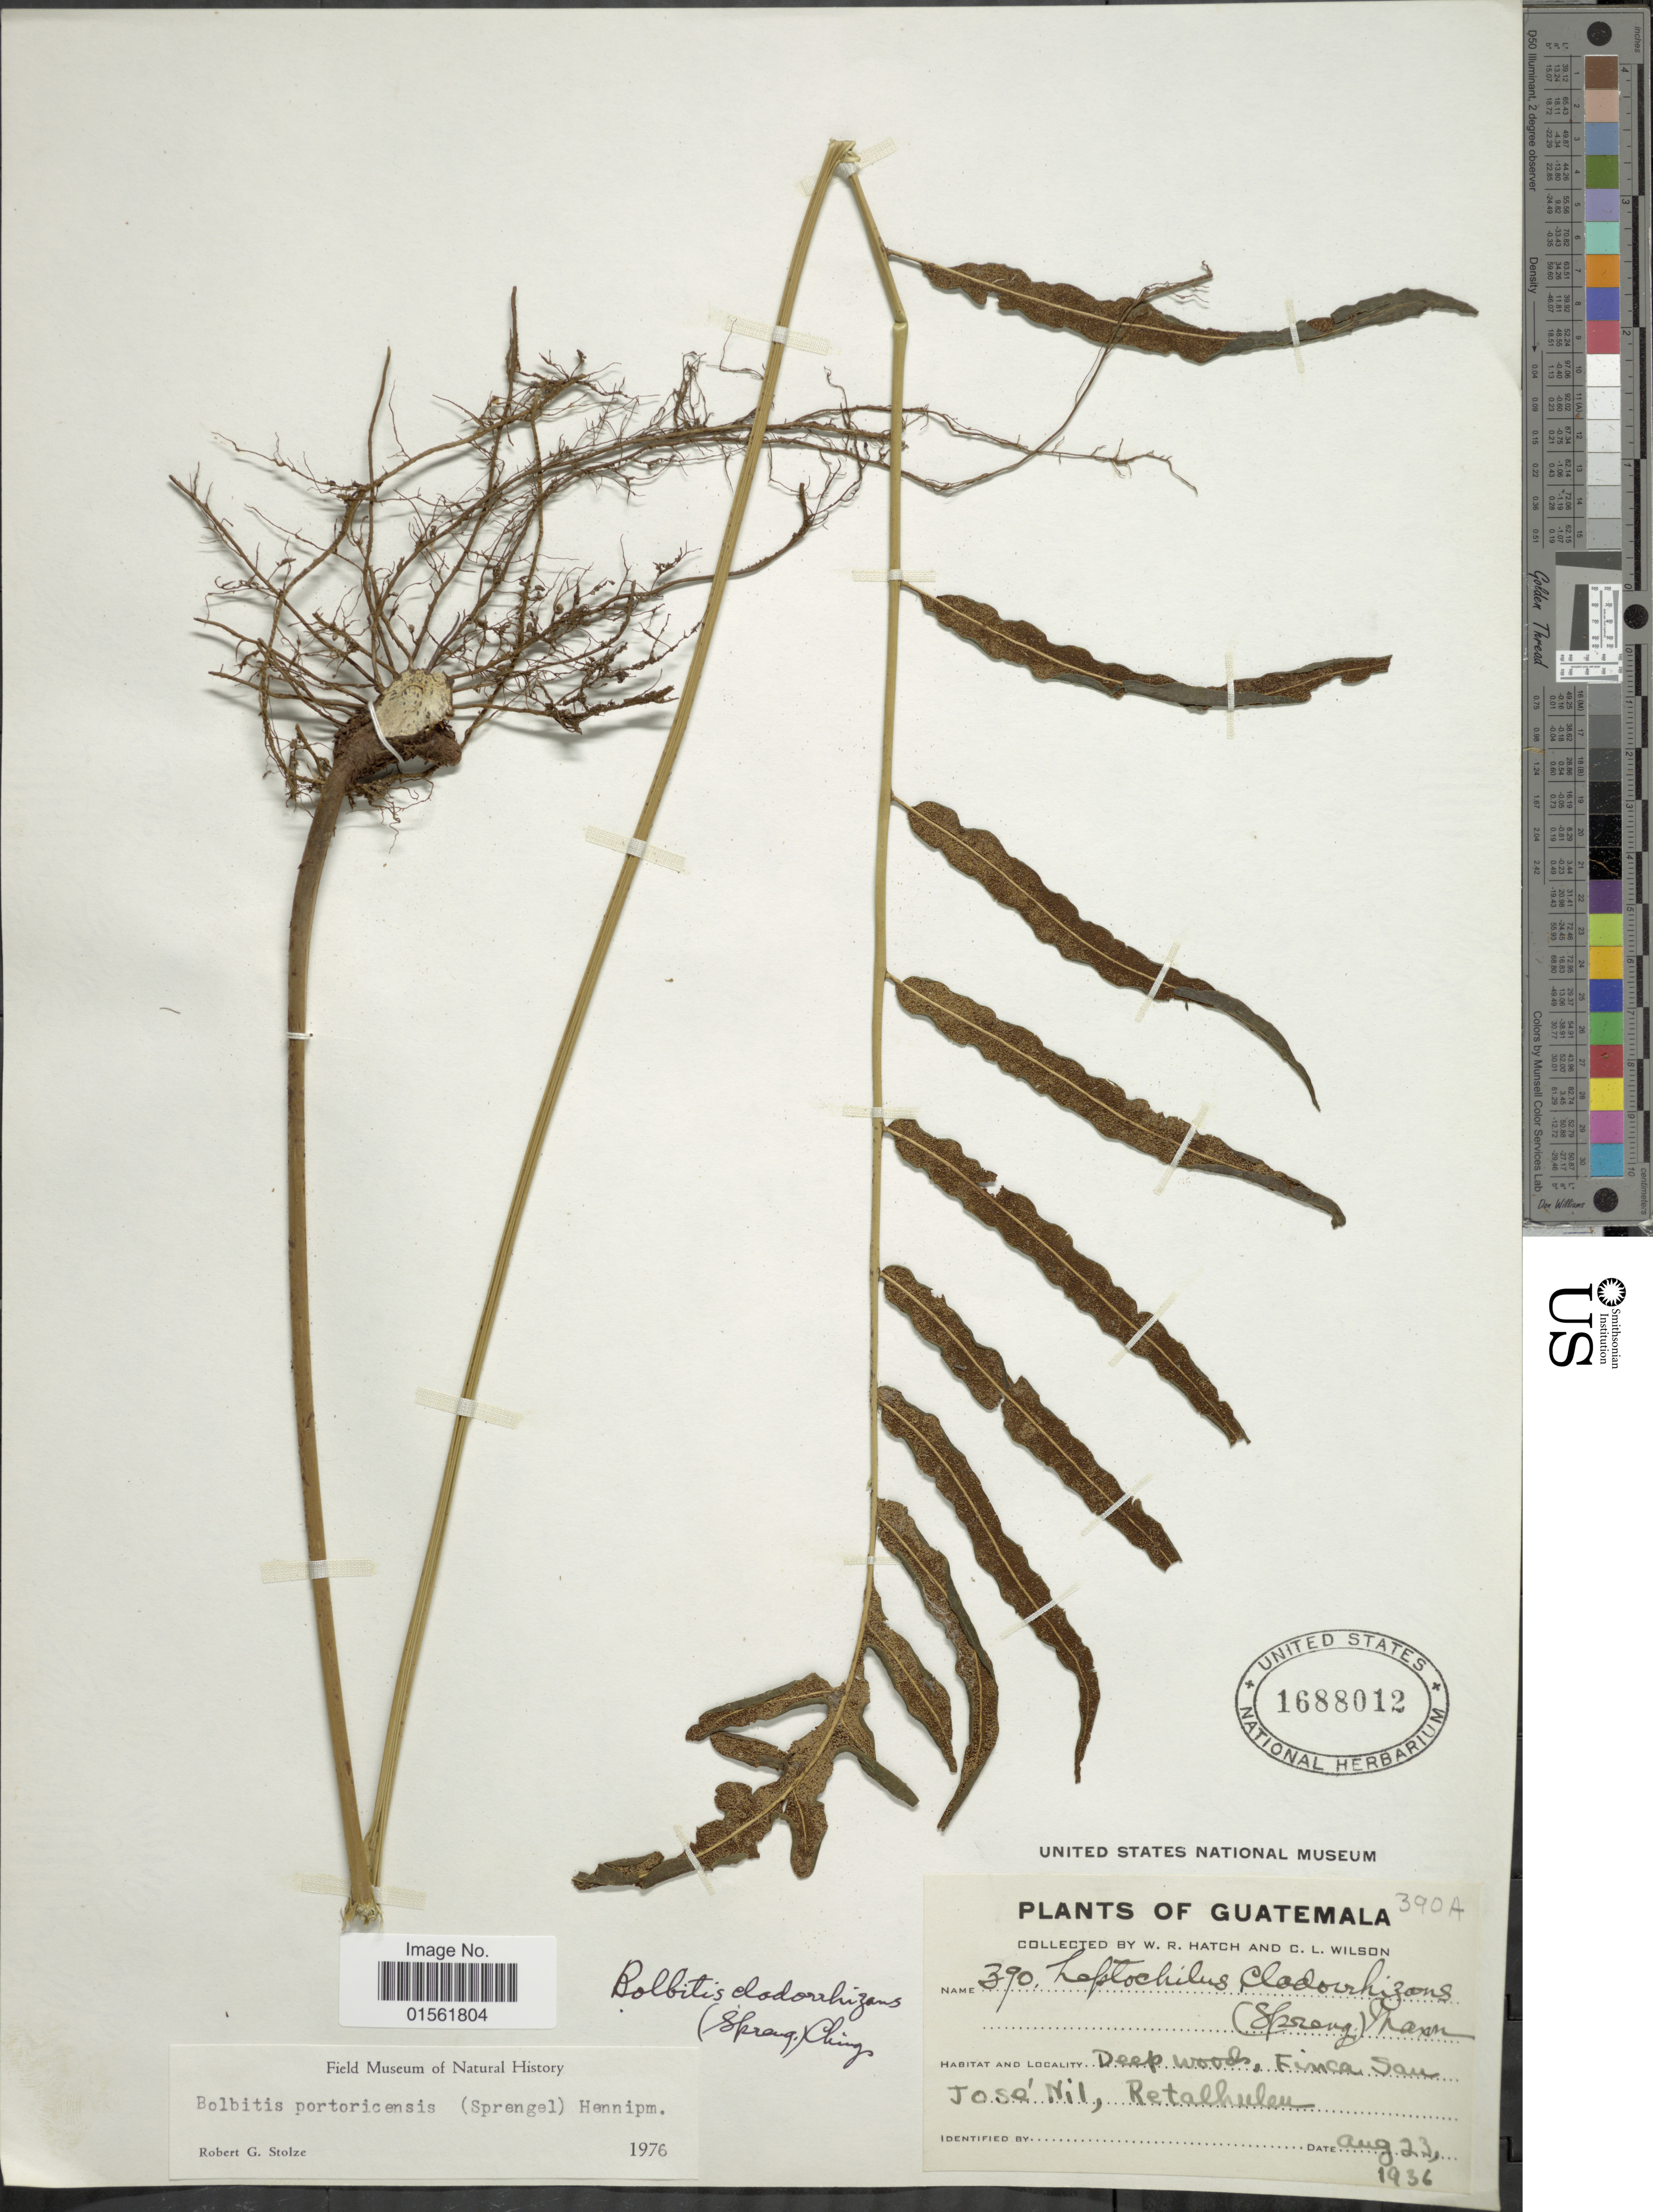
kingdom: Plantae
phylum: Tracheophyta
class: Polypodiopsida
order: Polypodiales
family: Dryopteridaceae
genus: Bolbitis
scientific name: Bolbitis portoricensis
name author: (Spreng.) Hennipman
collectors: W. Hatch & C. L. Wilson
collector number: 390A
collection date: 1936-08-23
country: Guatemala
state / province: Retalhuleu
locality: Deep woods, Finca San José Nil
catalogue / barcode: US 1688012